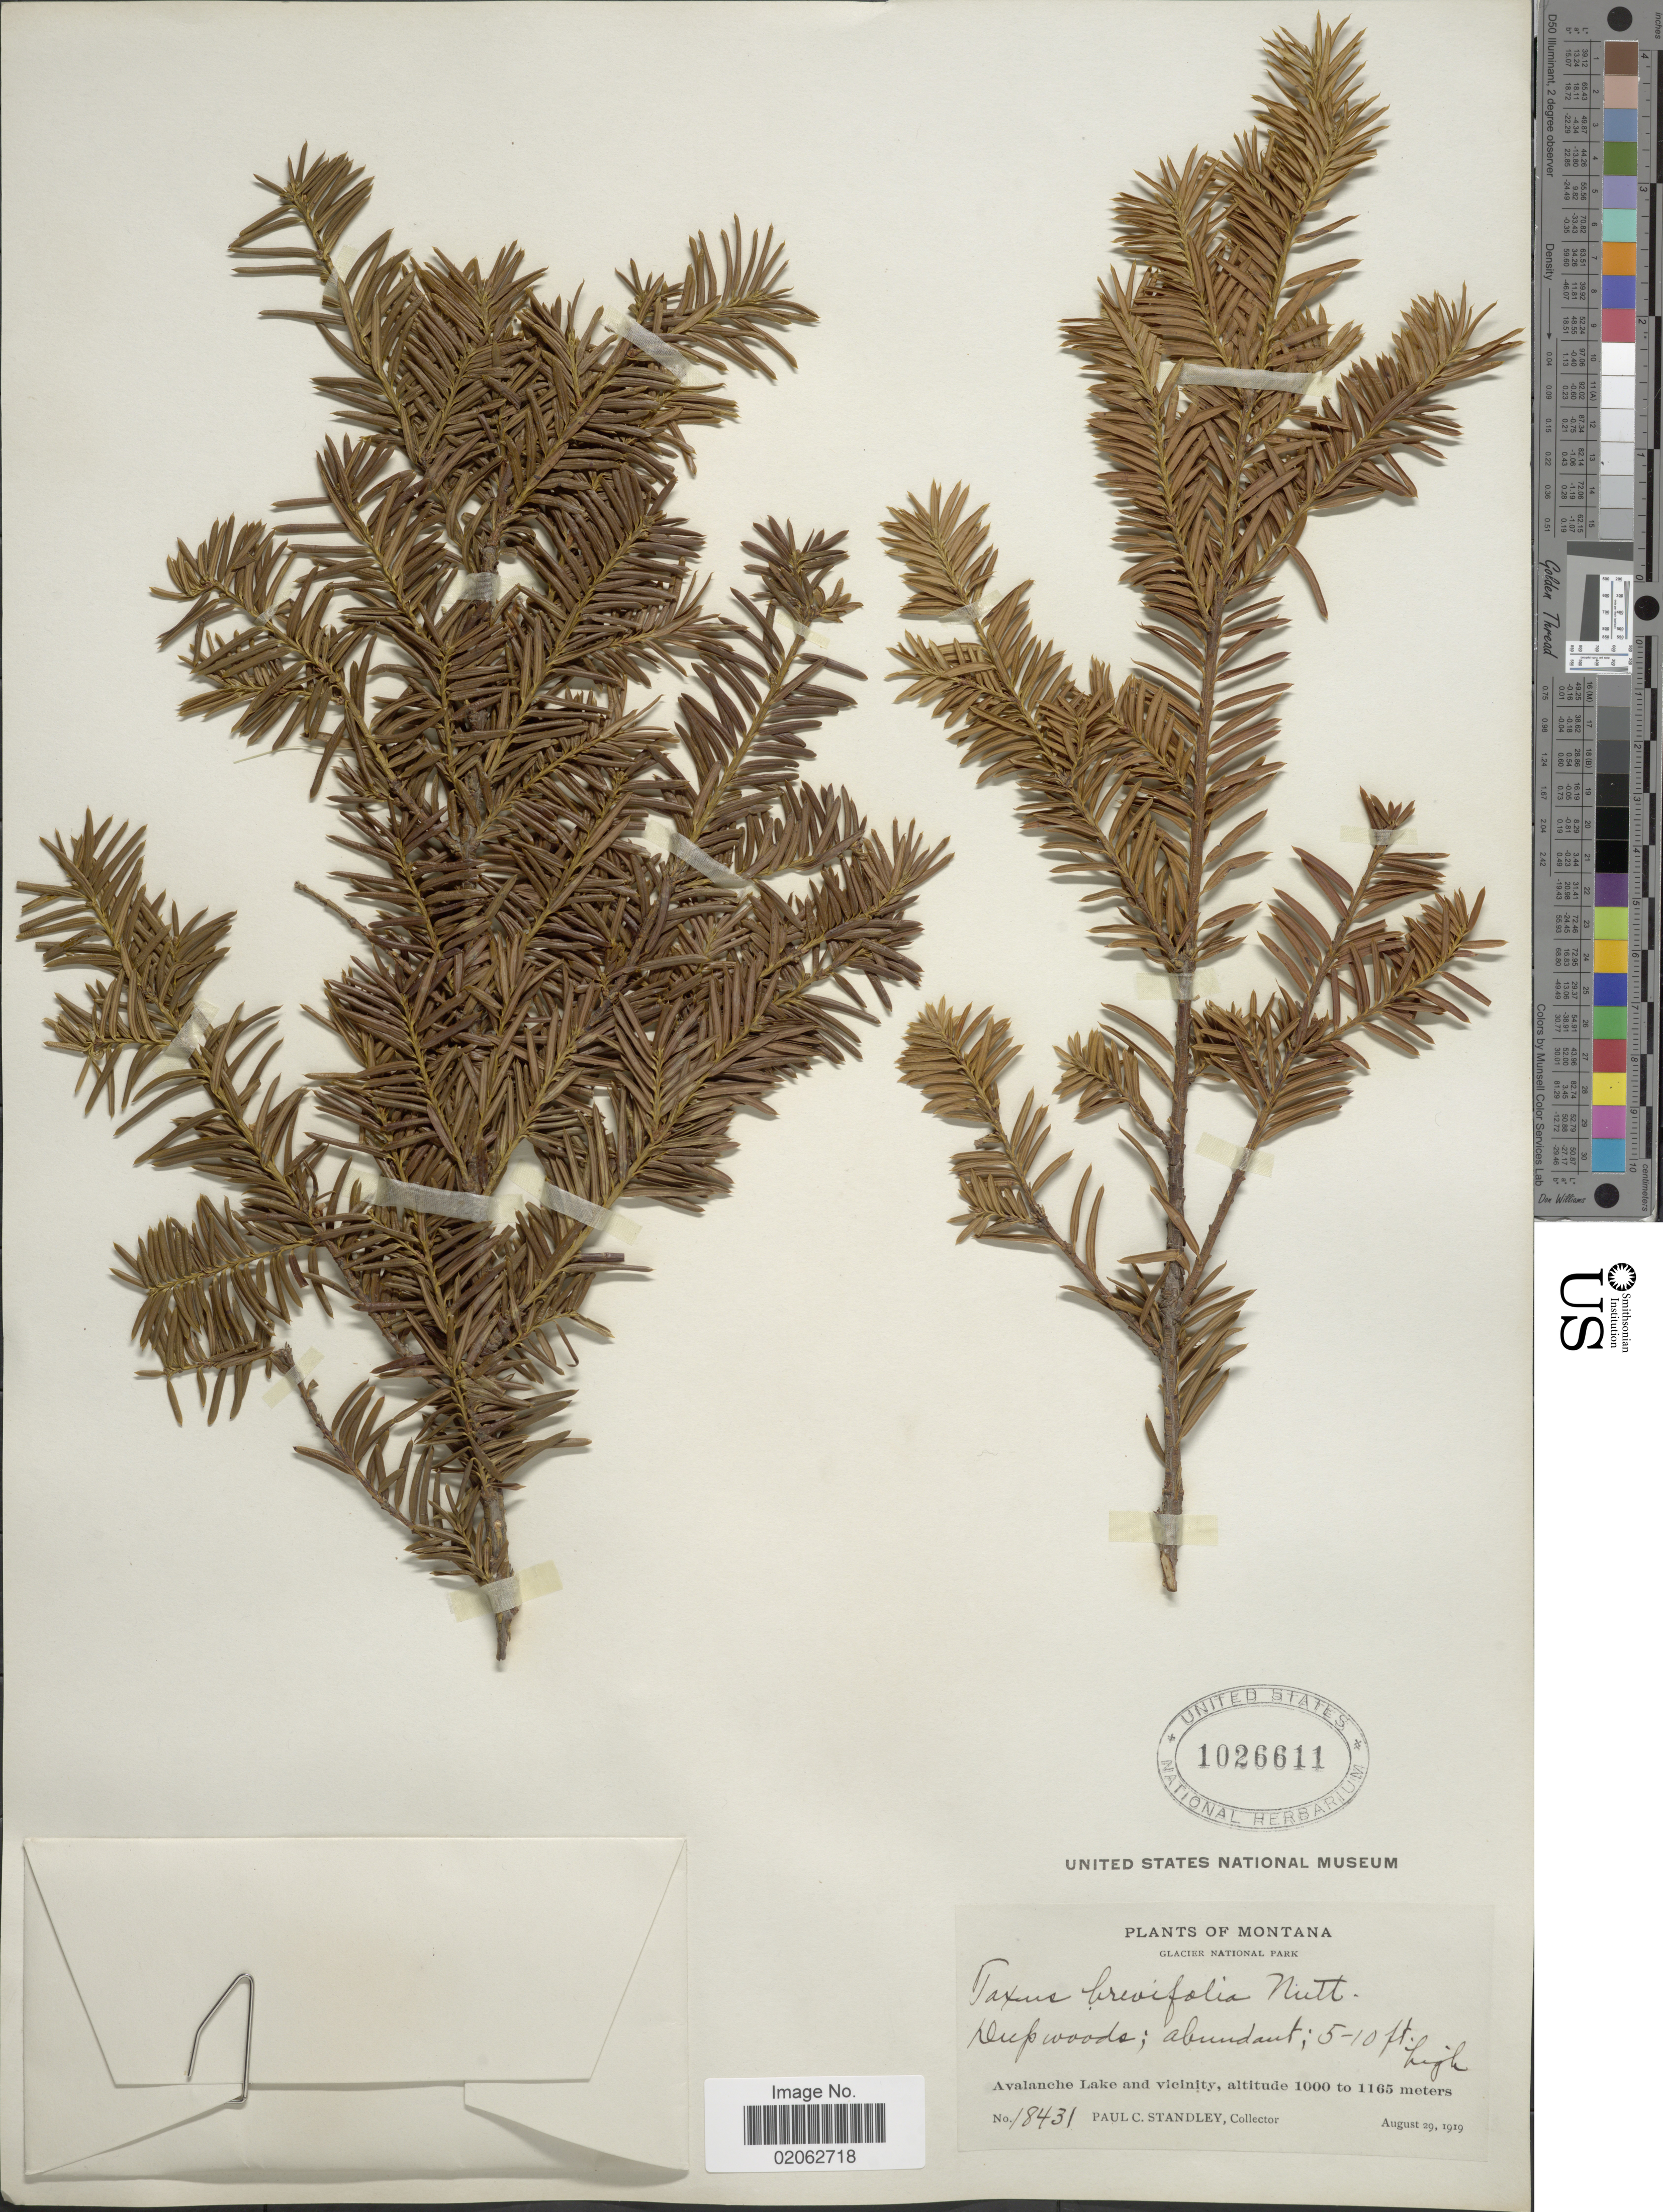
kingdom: Plantae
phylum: Tracheophyta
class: Pinopsida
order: Pinales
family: Taxaceae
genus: Taxus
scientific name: Taxus brevifolia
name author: Nutt.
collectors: M. E. Jones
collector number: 18431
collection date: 1919-08-29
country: United States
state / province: Montana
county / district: Flathead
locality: Glacier National Park, Avalanche Lake and vicinity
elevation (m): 1000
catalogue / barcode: US 1026611